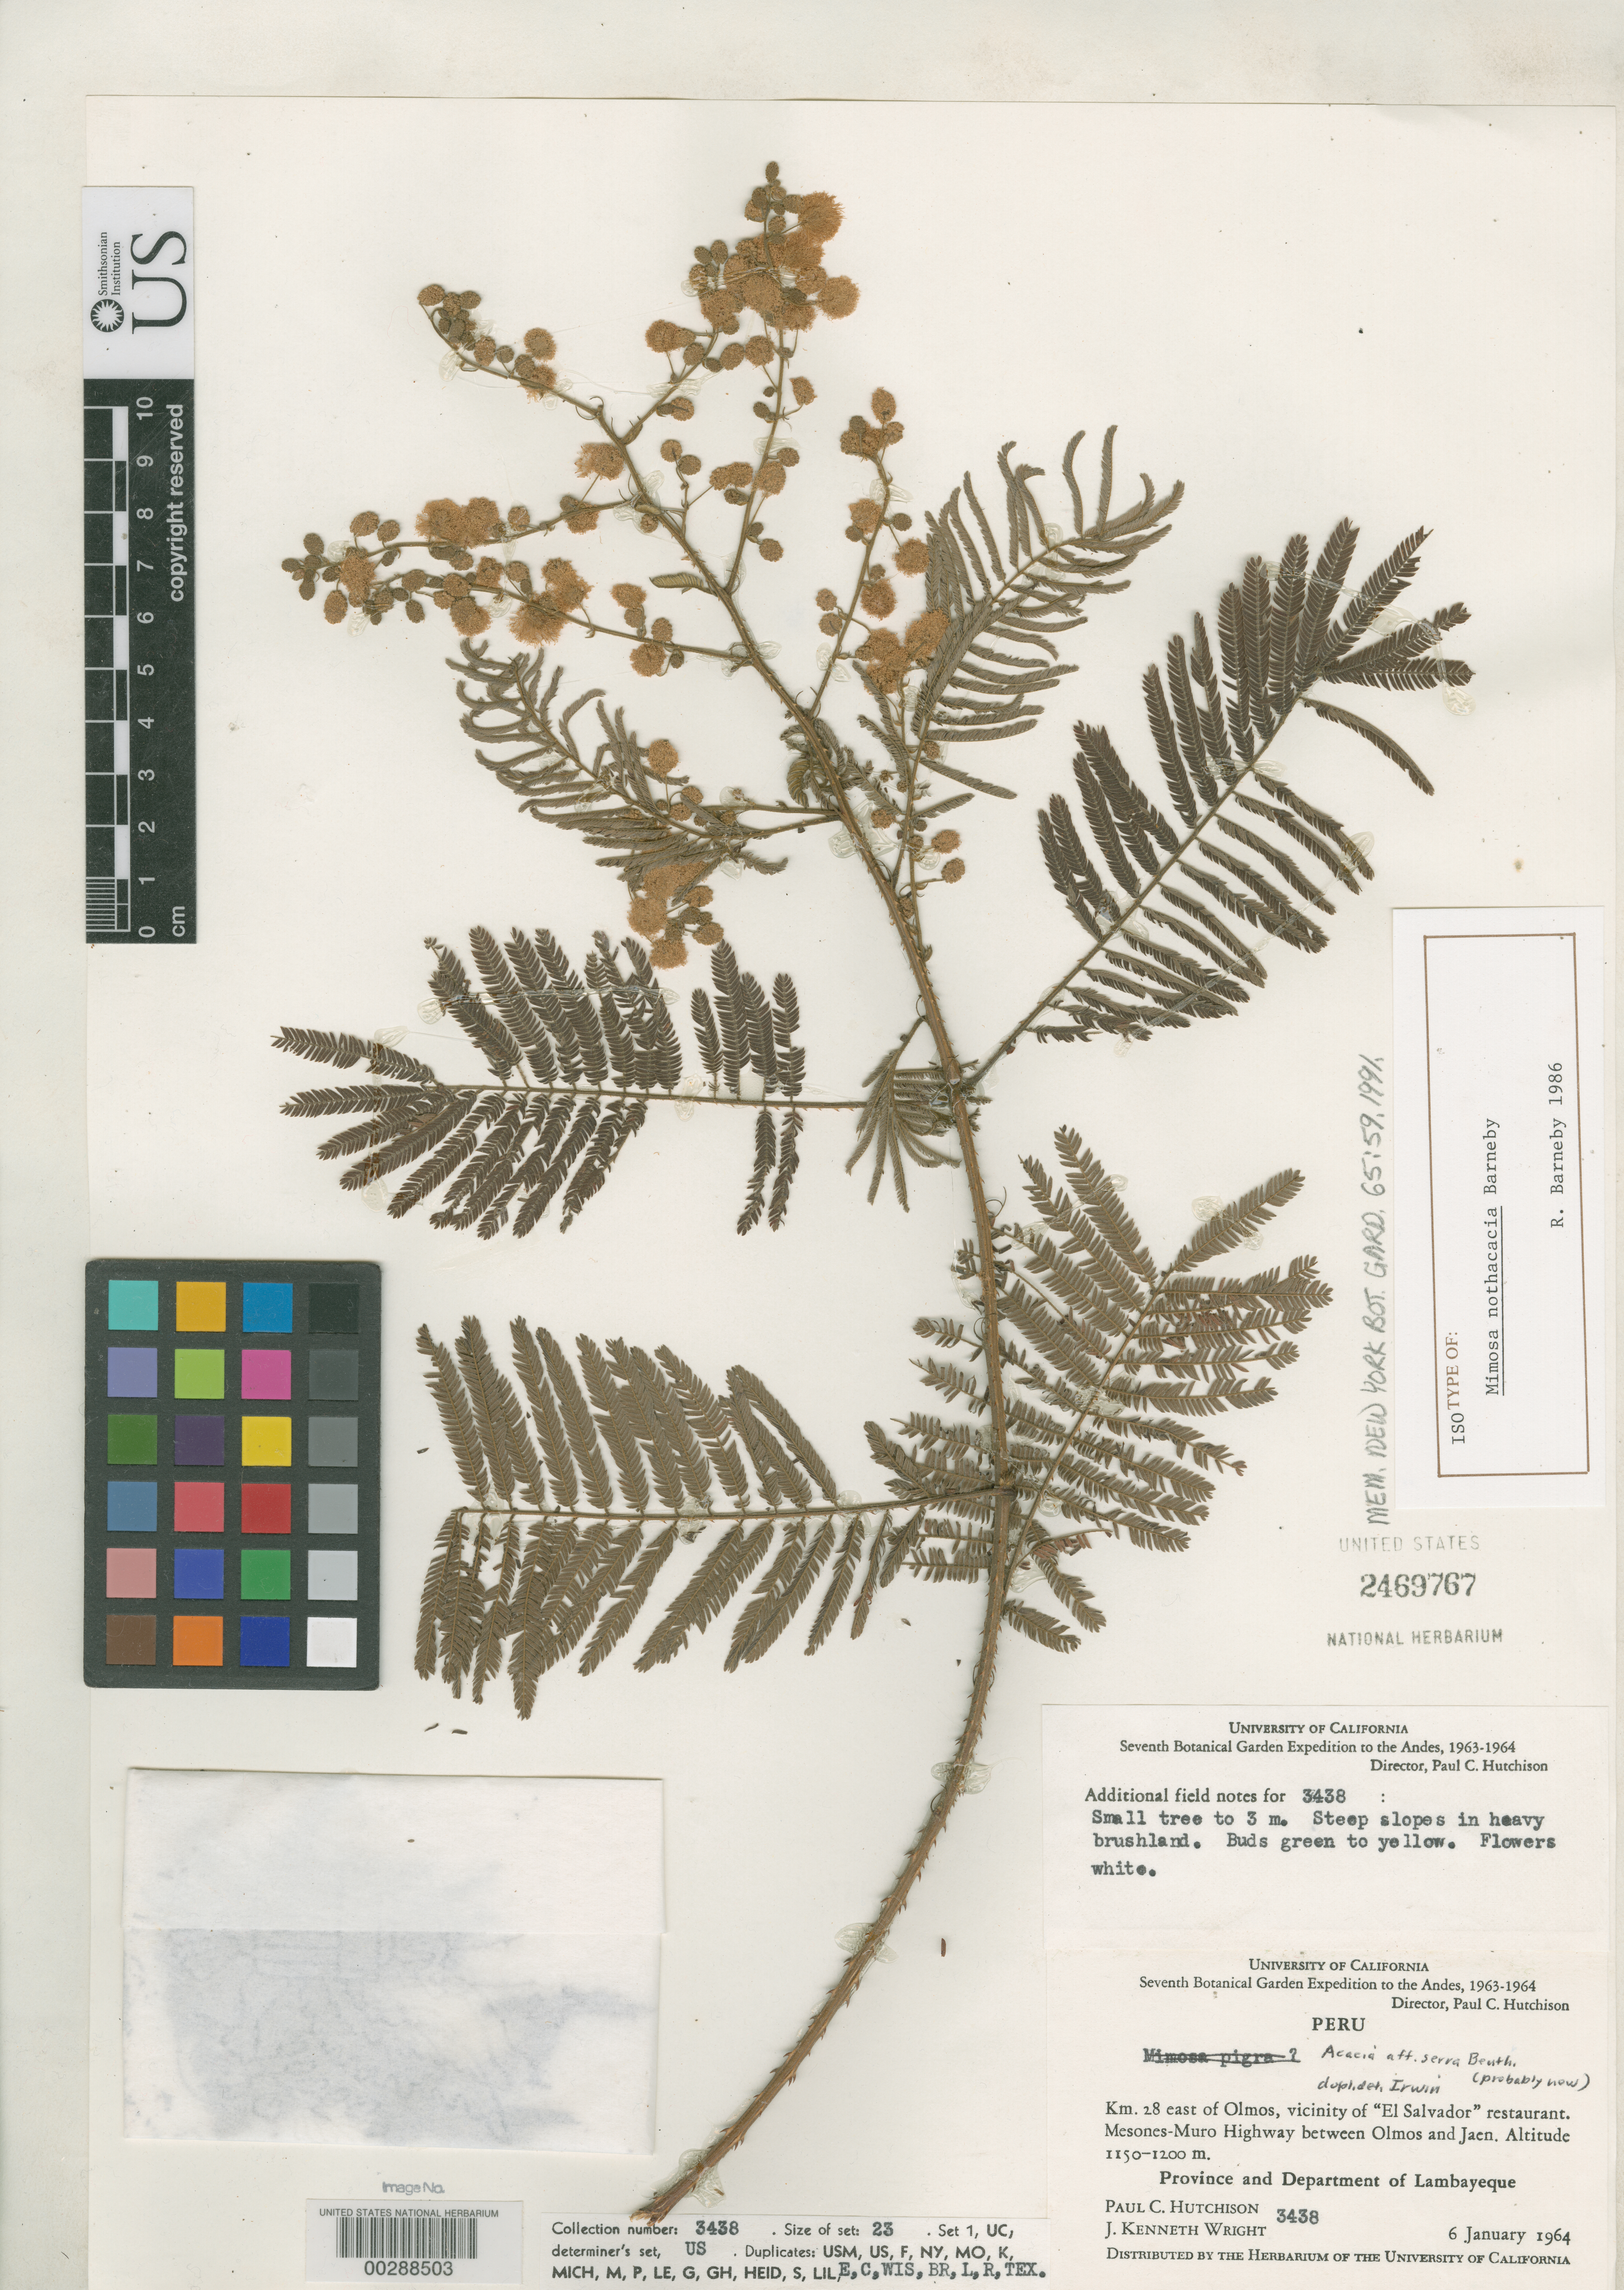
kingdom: Plantae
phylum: Tracheophyta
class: Magnoliopsida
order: Fabales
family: Fabaceae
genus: Mimosa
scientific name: Mimosa nothacacia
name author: Barneby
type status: Isotype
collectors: P. C. Hutchison & J. K. Wright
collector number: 3438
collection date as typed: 06 Jan 1964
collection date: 1964-01-06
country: Peru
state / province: Piura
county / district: Huancabamba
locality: Lambayeque, km 28 E of Olmos on Maranon highway between Olmos & Jaen.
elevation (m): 1150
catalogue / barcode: US 2469767